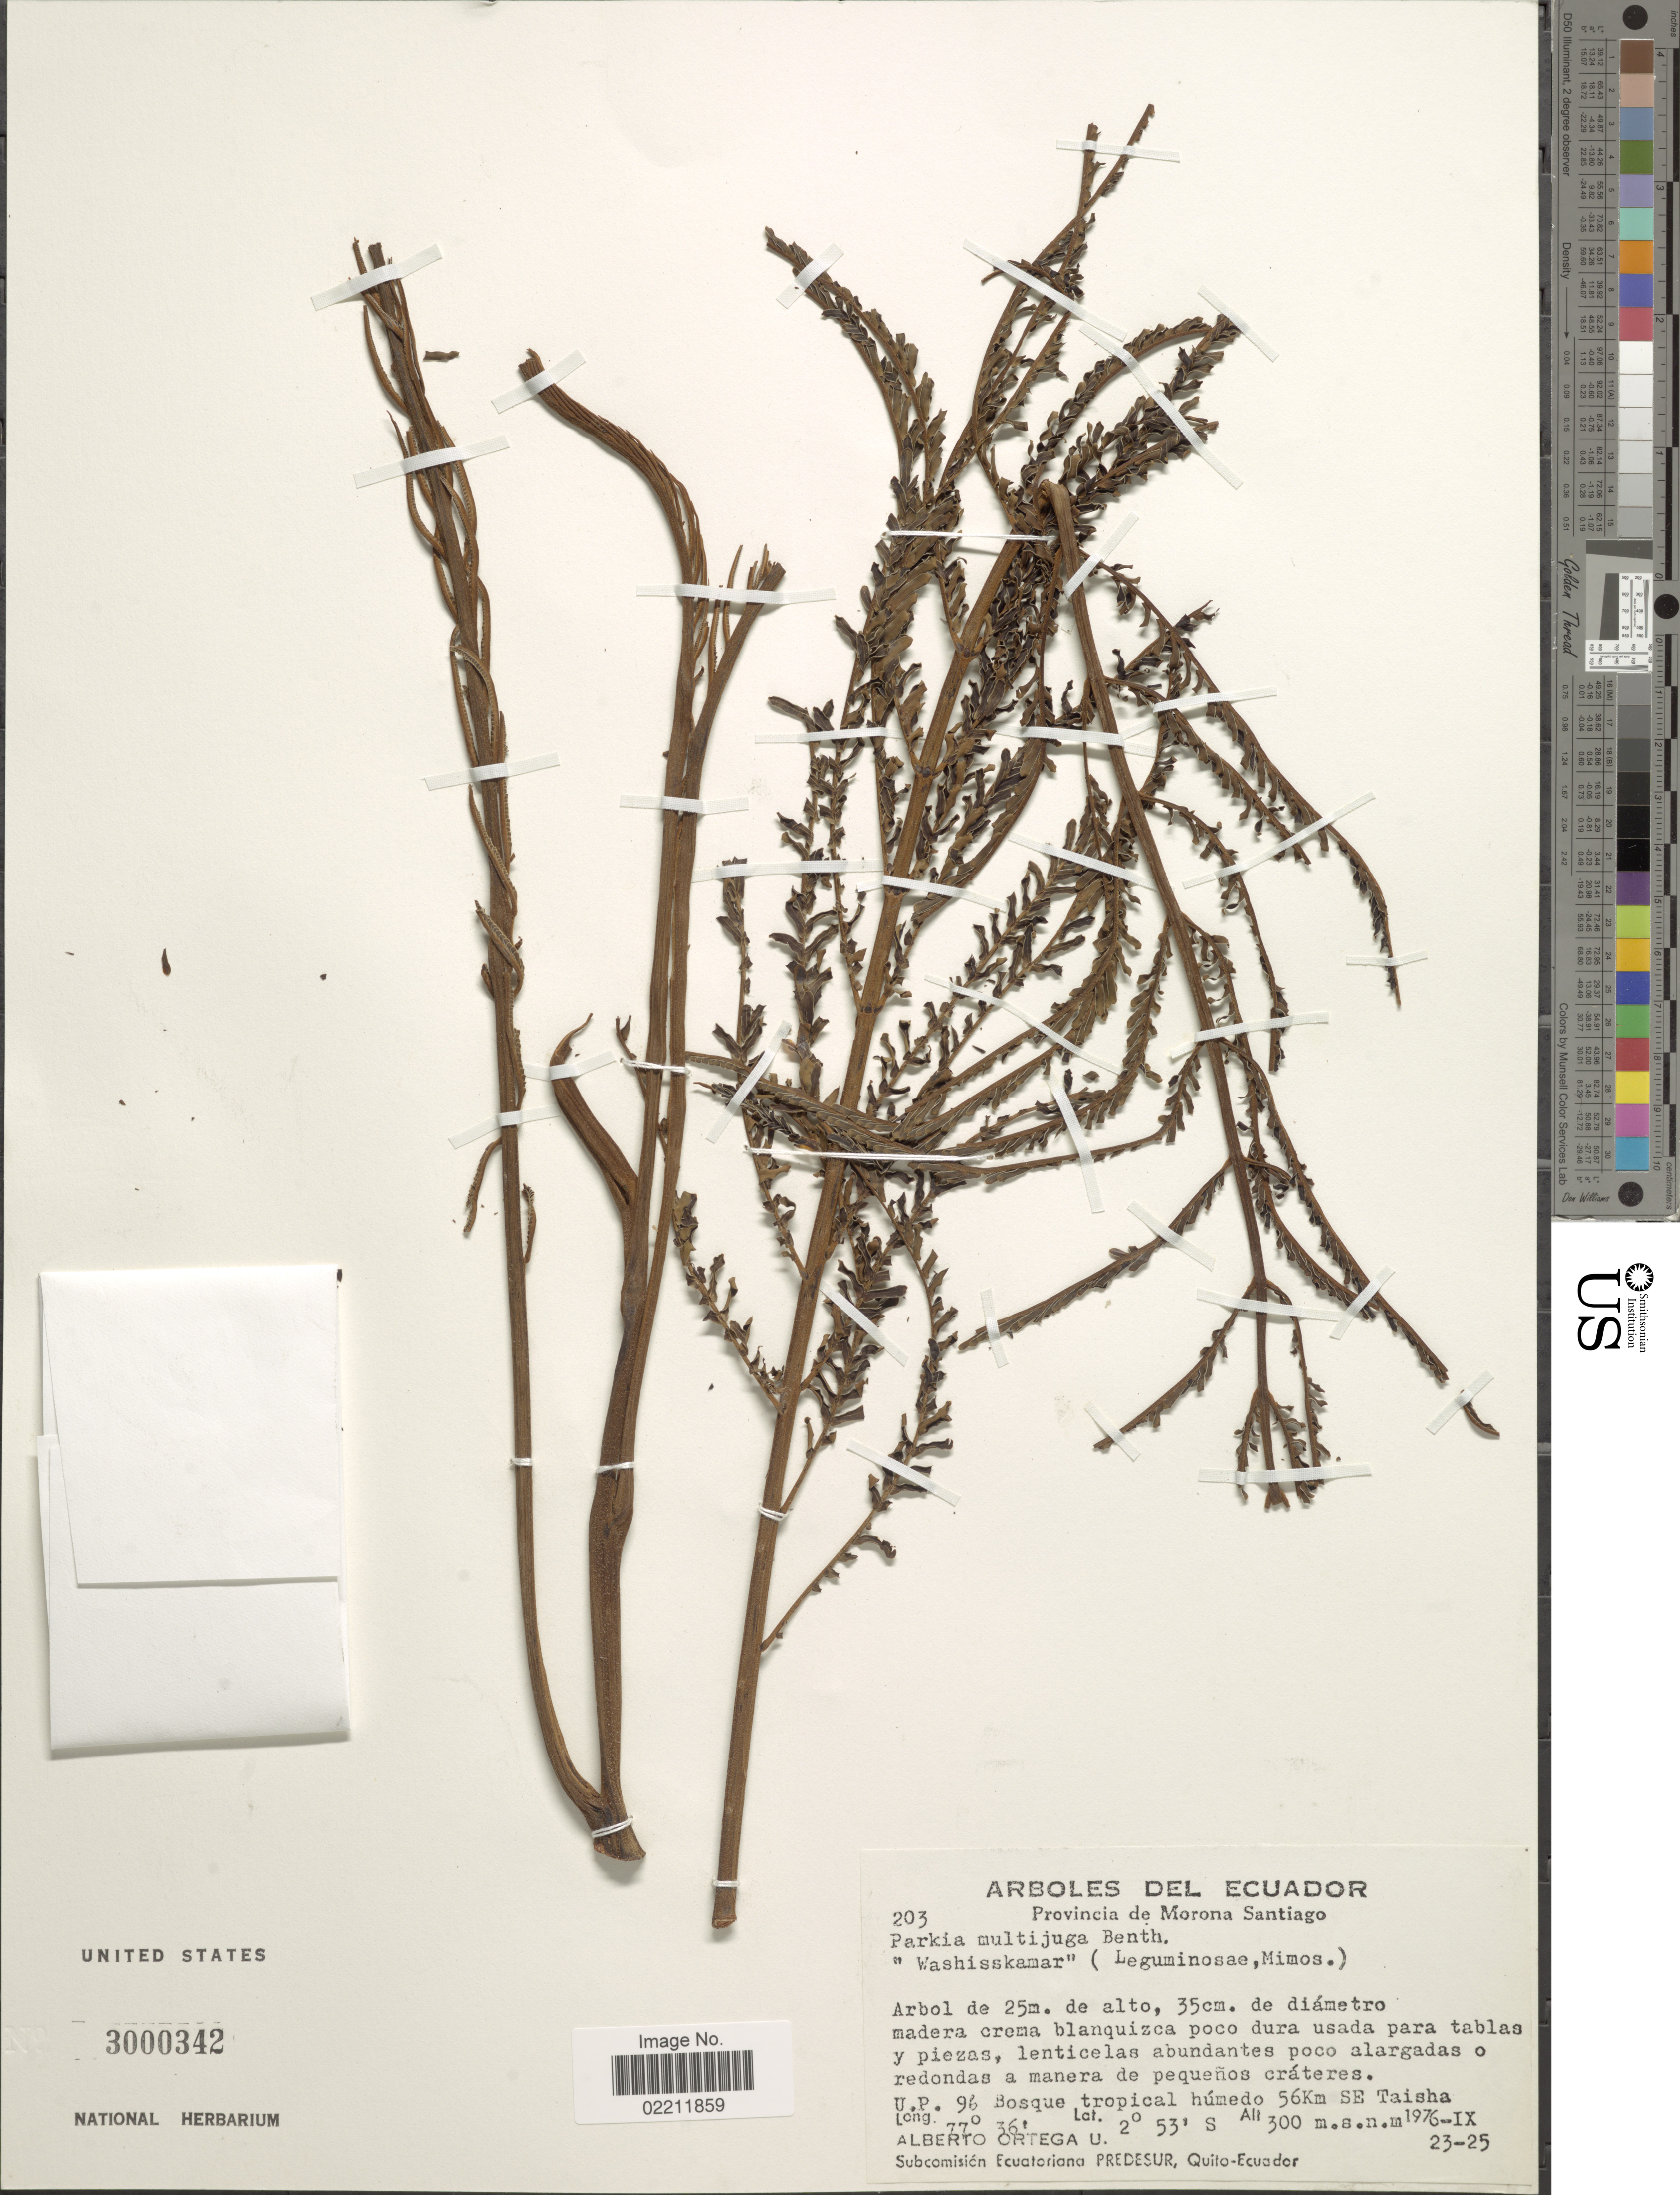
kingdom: Plantae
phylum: Tracheophyta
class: Magnoliopsida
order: Fabales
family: Fabaceae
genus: Parkia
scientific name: Parkia multijuga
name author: Benth.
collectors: A. T. Ortega U.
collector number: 203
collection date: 1976-09-23/1976-09-25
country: Ecuador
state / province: Morona-Santiago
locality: Provincia de Morona-Santiago. U.P.96 bosque tropical humedo 56 km SE Taisha.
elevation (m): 300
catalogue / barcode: US 3000342